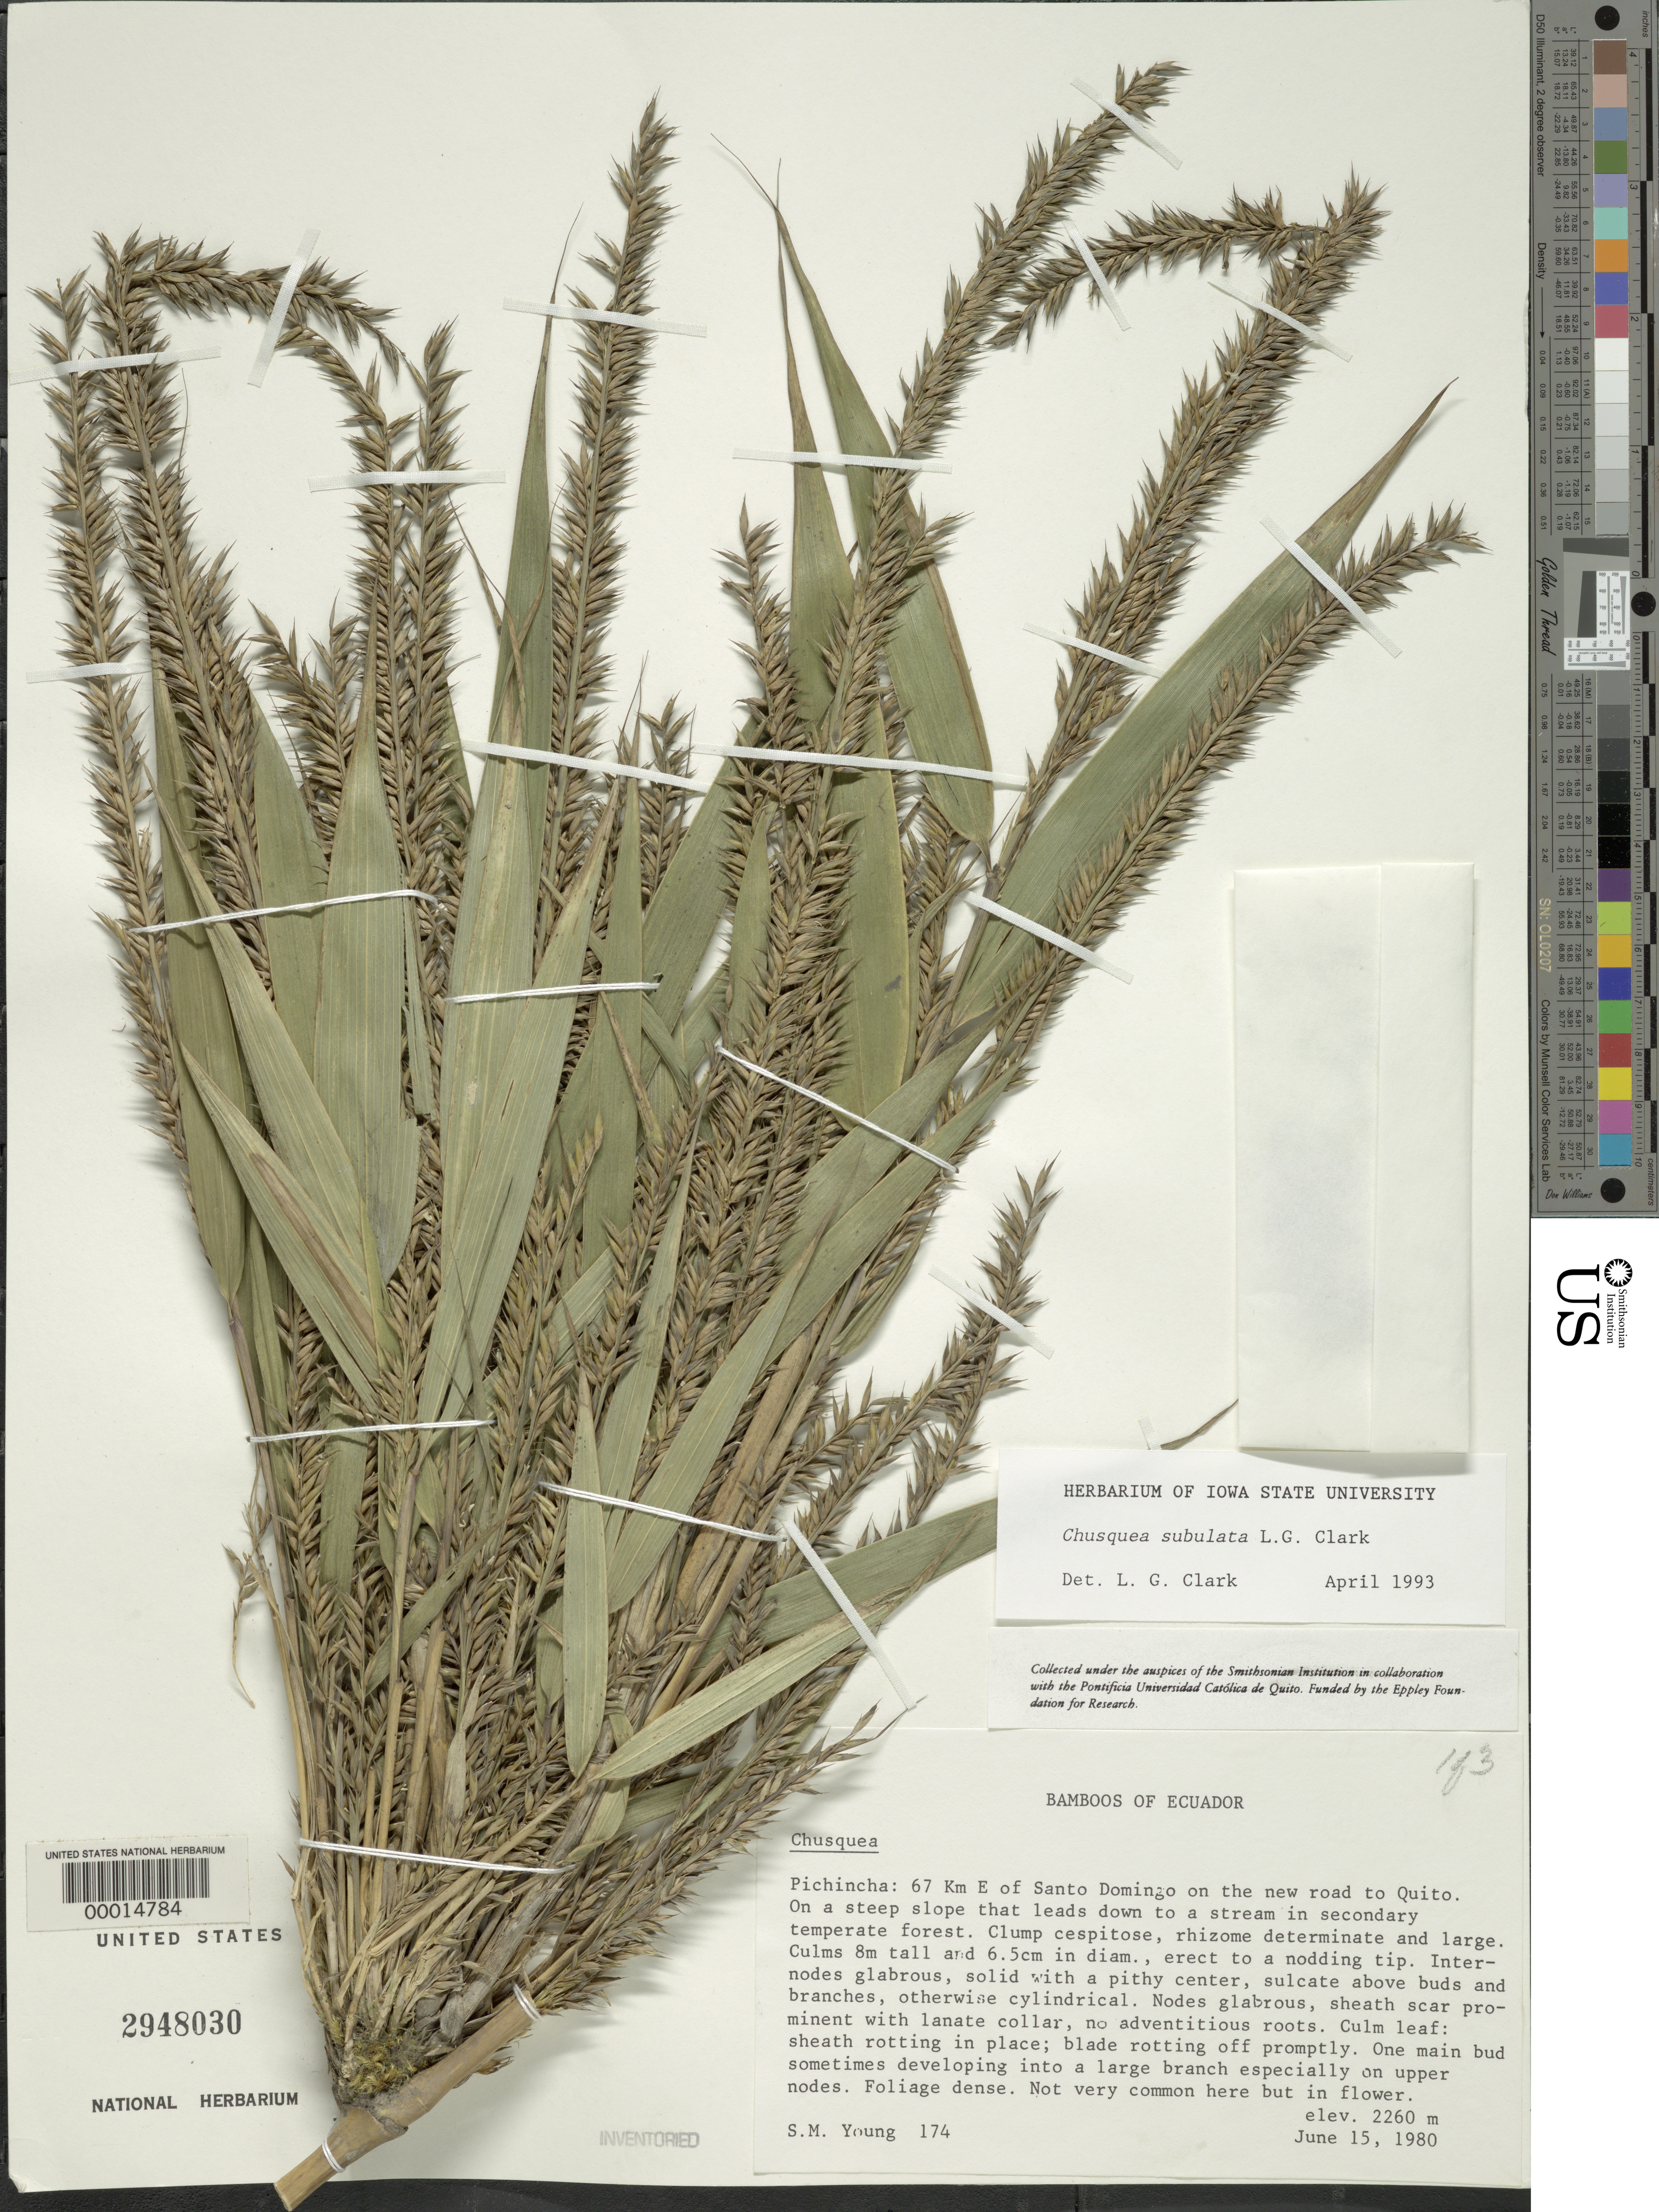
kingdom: Plantae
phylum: Tracheophyta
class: Liliopsida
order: Poales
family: Poaceae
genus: Chusquea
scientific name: Chusquea subulata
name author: L.G. Clark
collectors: S. Young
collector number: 174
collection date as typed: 15 Jun 1980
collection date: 1980-06-15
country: Ecuador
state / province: Pichincha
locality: Santo Domingo/Quito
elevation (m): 2260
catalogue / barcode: US 2948030